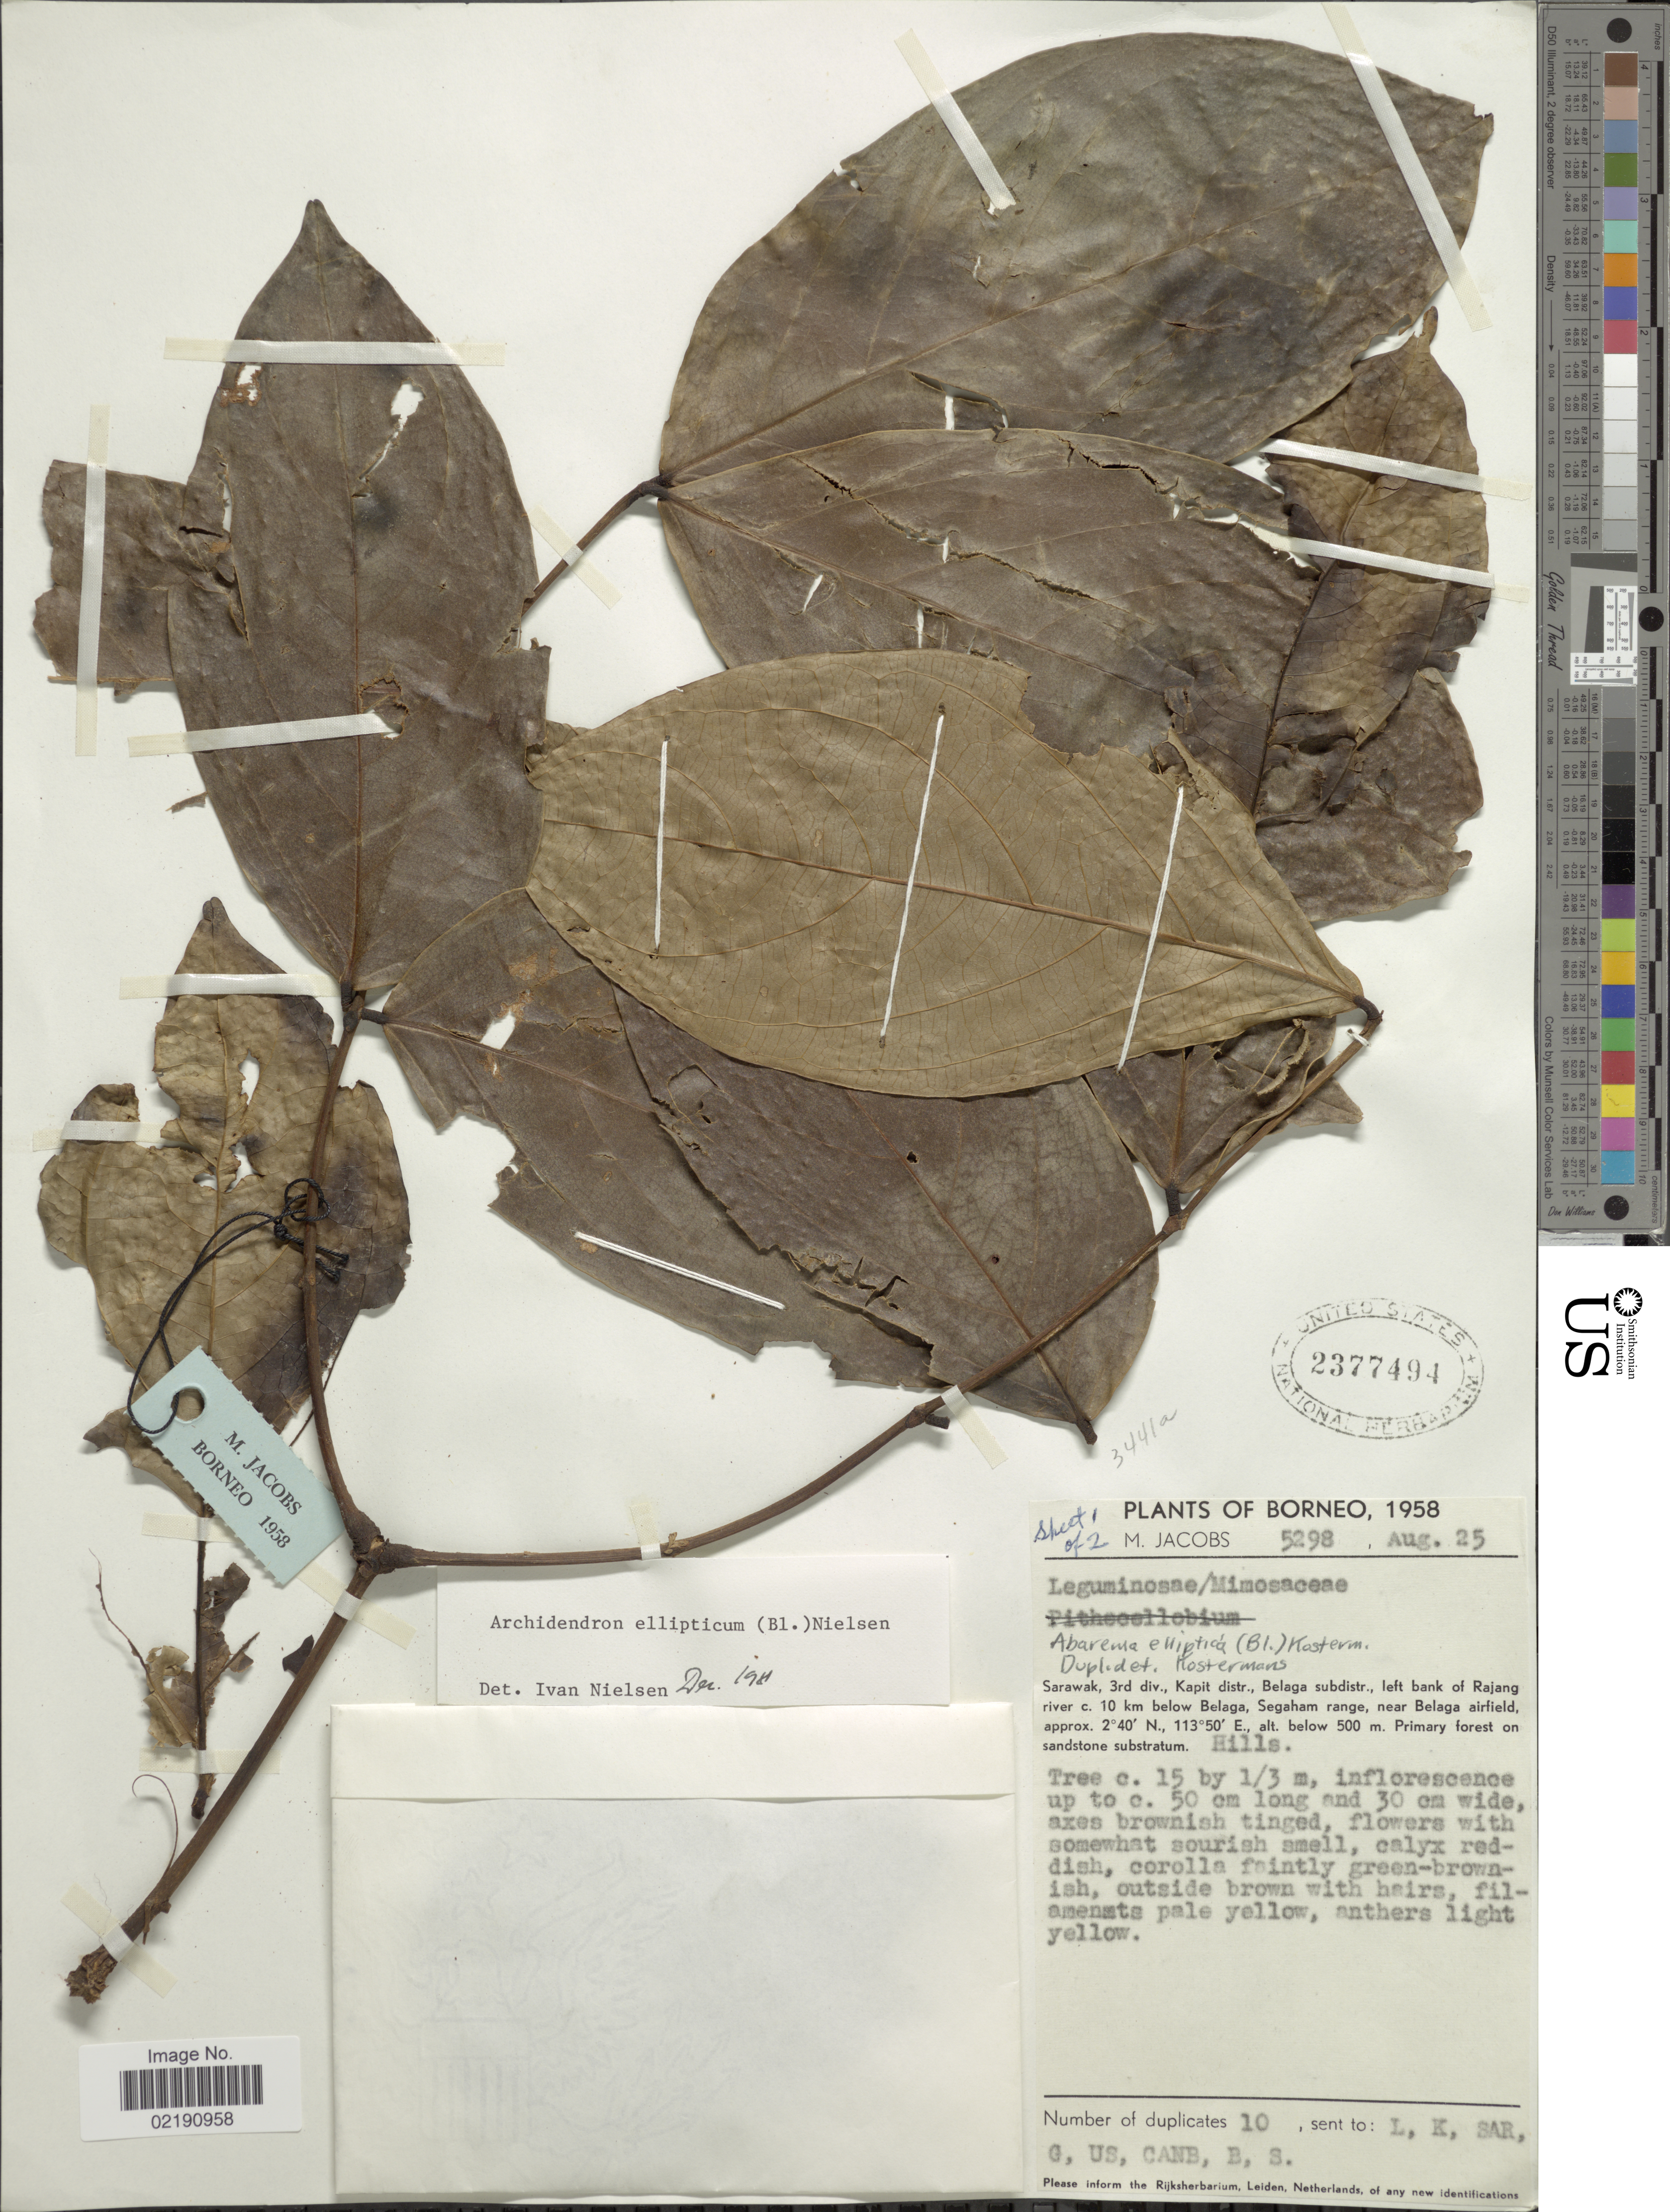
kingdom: Plantae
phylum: Tracheophyta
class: Magnoliopsida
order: Fabales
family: Fabaceae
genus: Archidendron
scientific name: Archidendron ellipticum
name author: (Blume) I.C. Nielsen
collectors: M. Jacobs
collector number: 5298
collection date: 1958-08-25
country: Malaysia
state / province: Sarawak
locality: Borneo, 3rd div., Kapit distr., Belaga subdistr., lef tbank of Rajang River c. 10 km below Balaga, Segaham range, near Belaga airfield, primary forest on sandstone substratum, hills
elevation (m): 500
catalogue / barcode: US 2377494